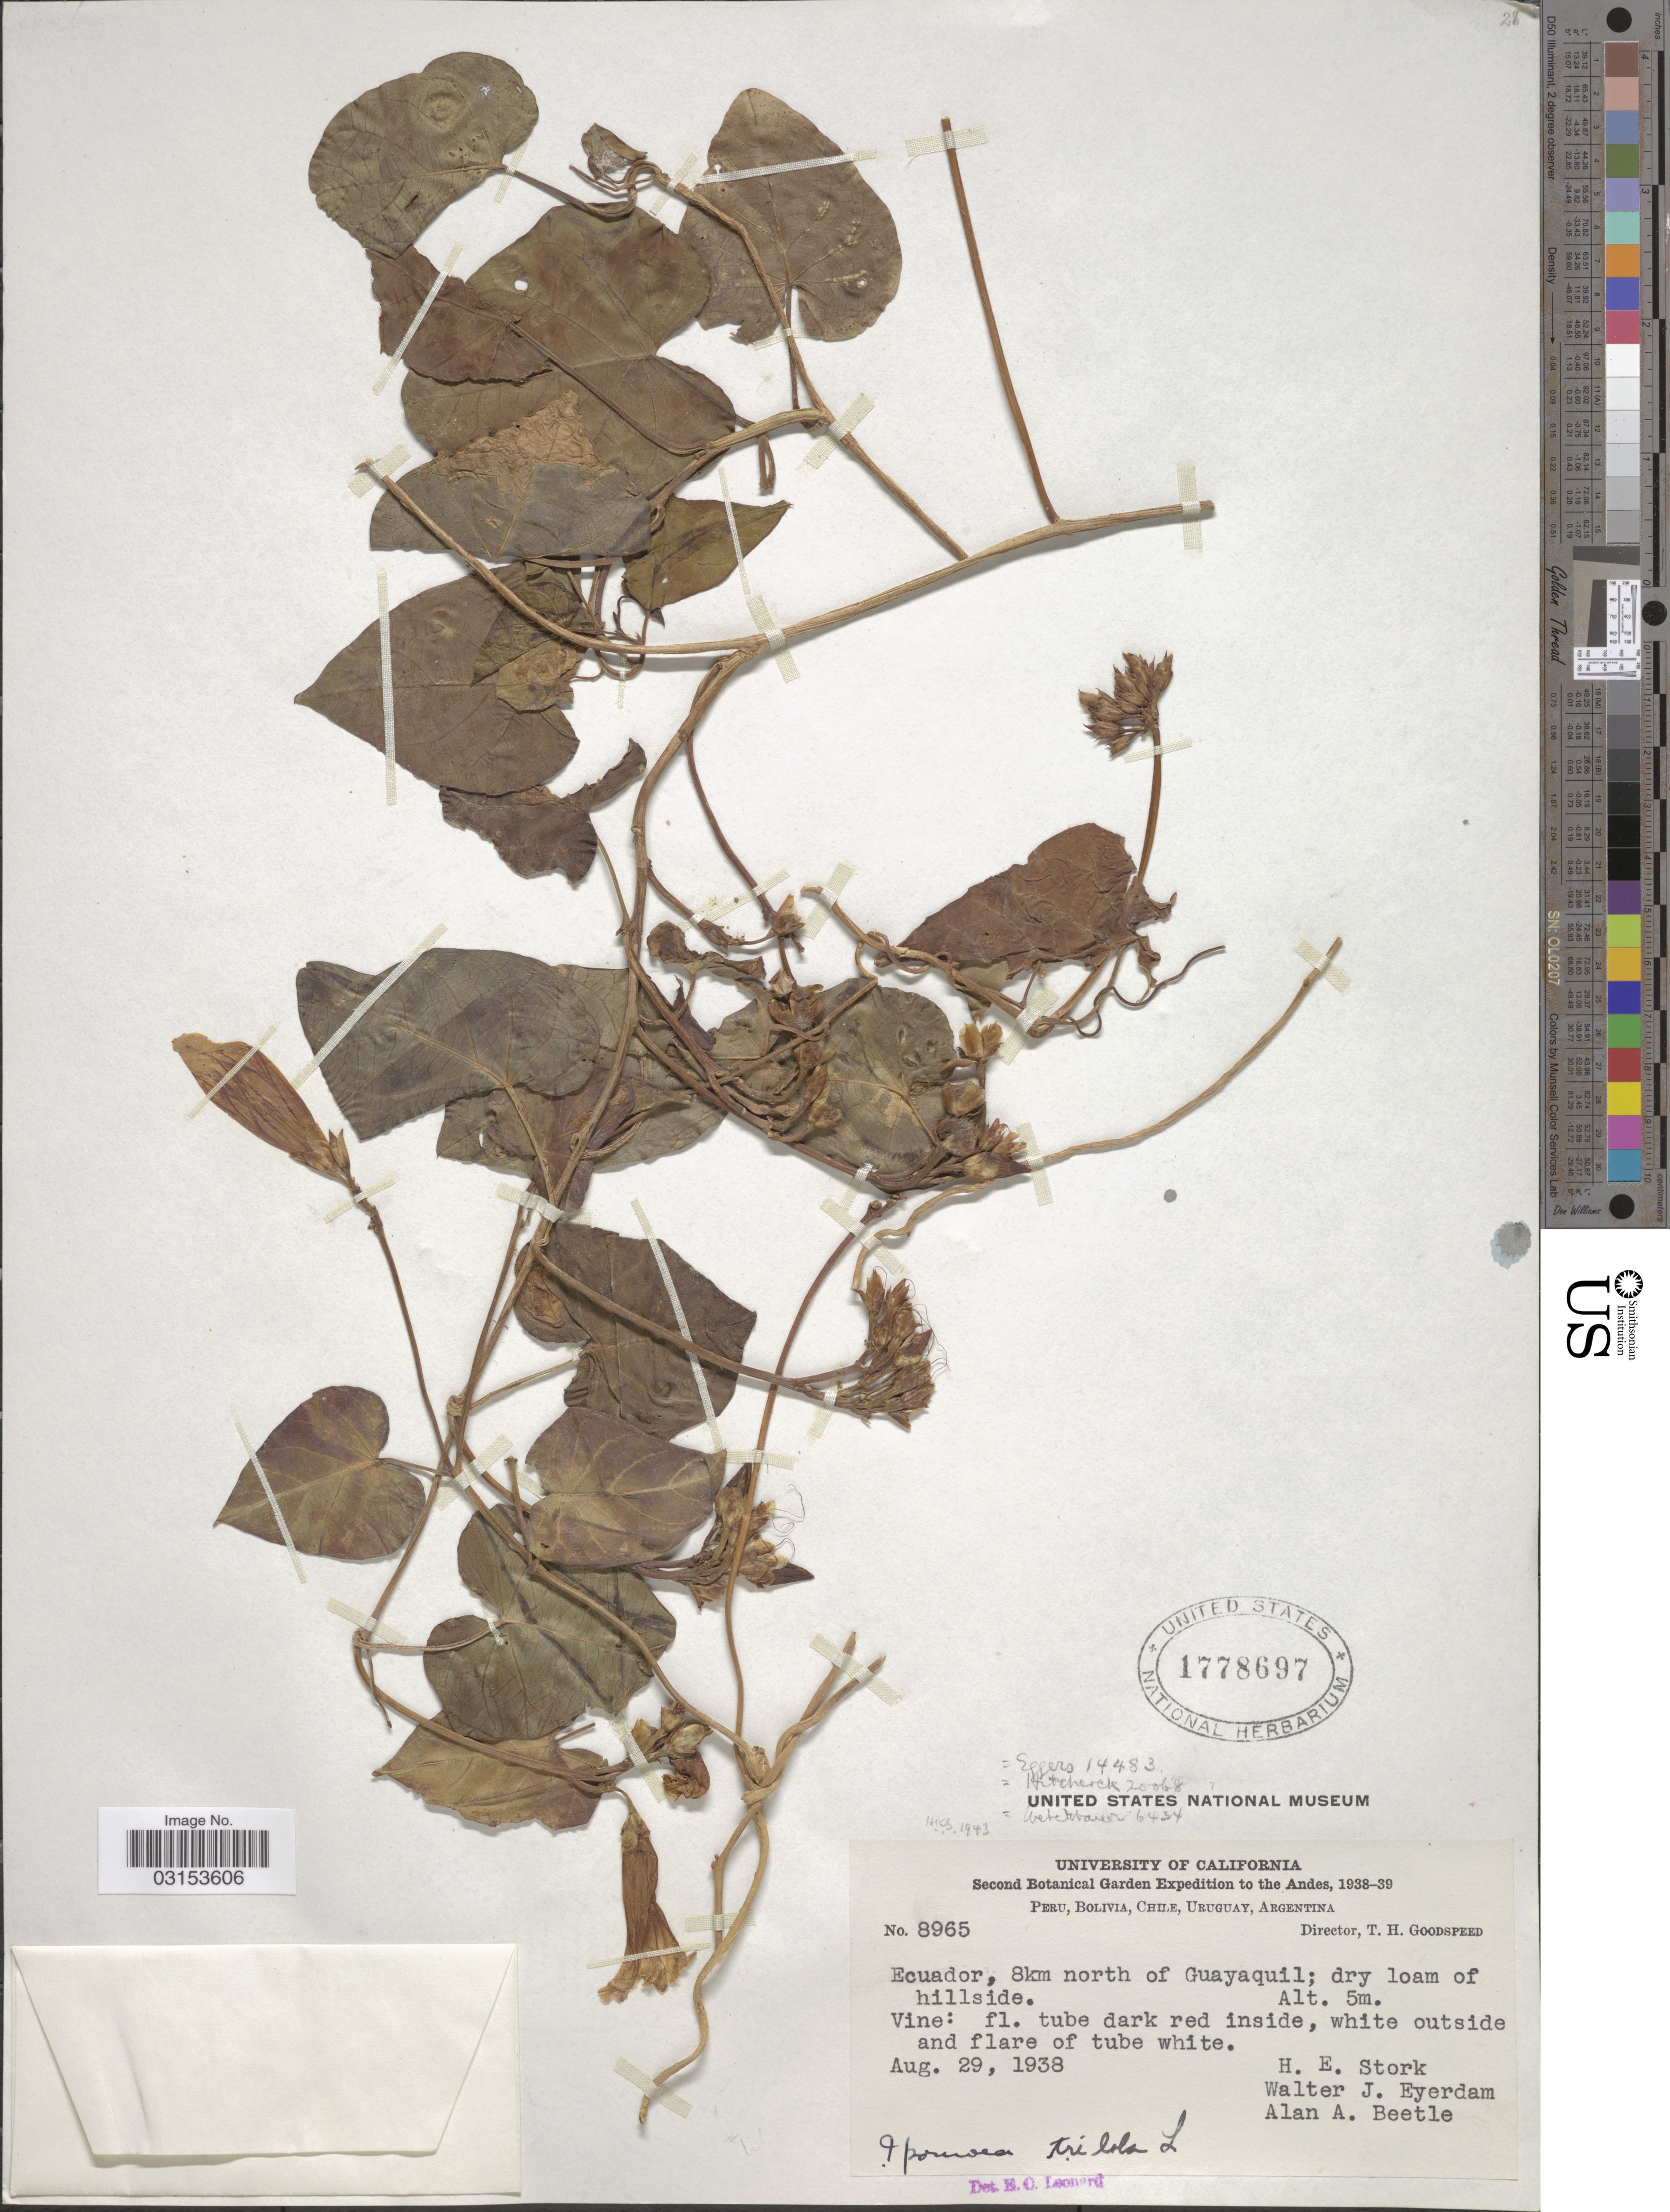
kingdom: Plantae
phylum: Tracheophyta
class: Magnoliopsida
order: Solanales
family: Convolvulaceae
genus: Ipomoea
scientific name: Ipomoea triloba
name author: L.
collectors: H. E. Stork, W. J. Eyerdam & A. A. Beetle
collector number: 8965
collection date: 1938-08-29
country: Ecuador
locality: Andes. 8km north of Guayaquil; dry loam of hillside.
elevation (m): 5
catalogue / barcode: US 1778697